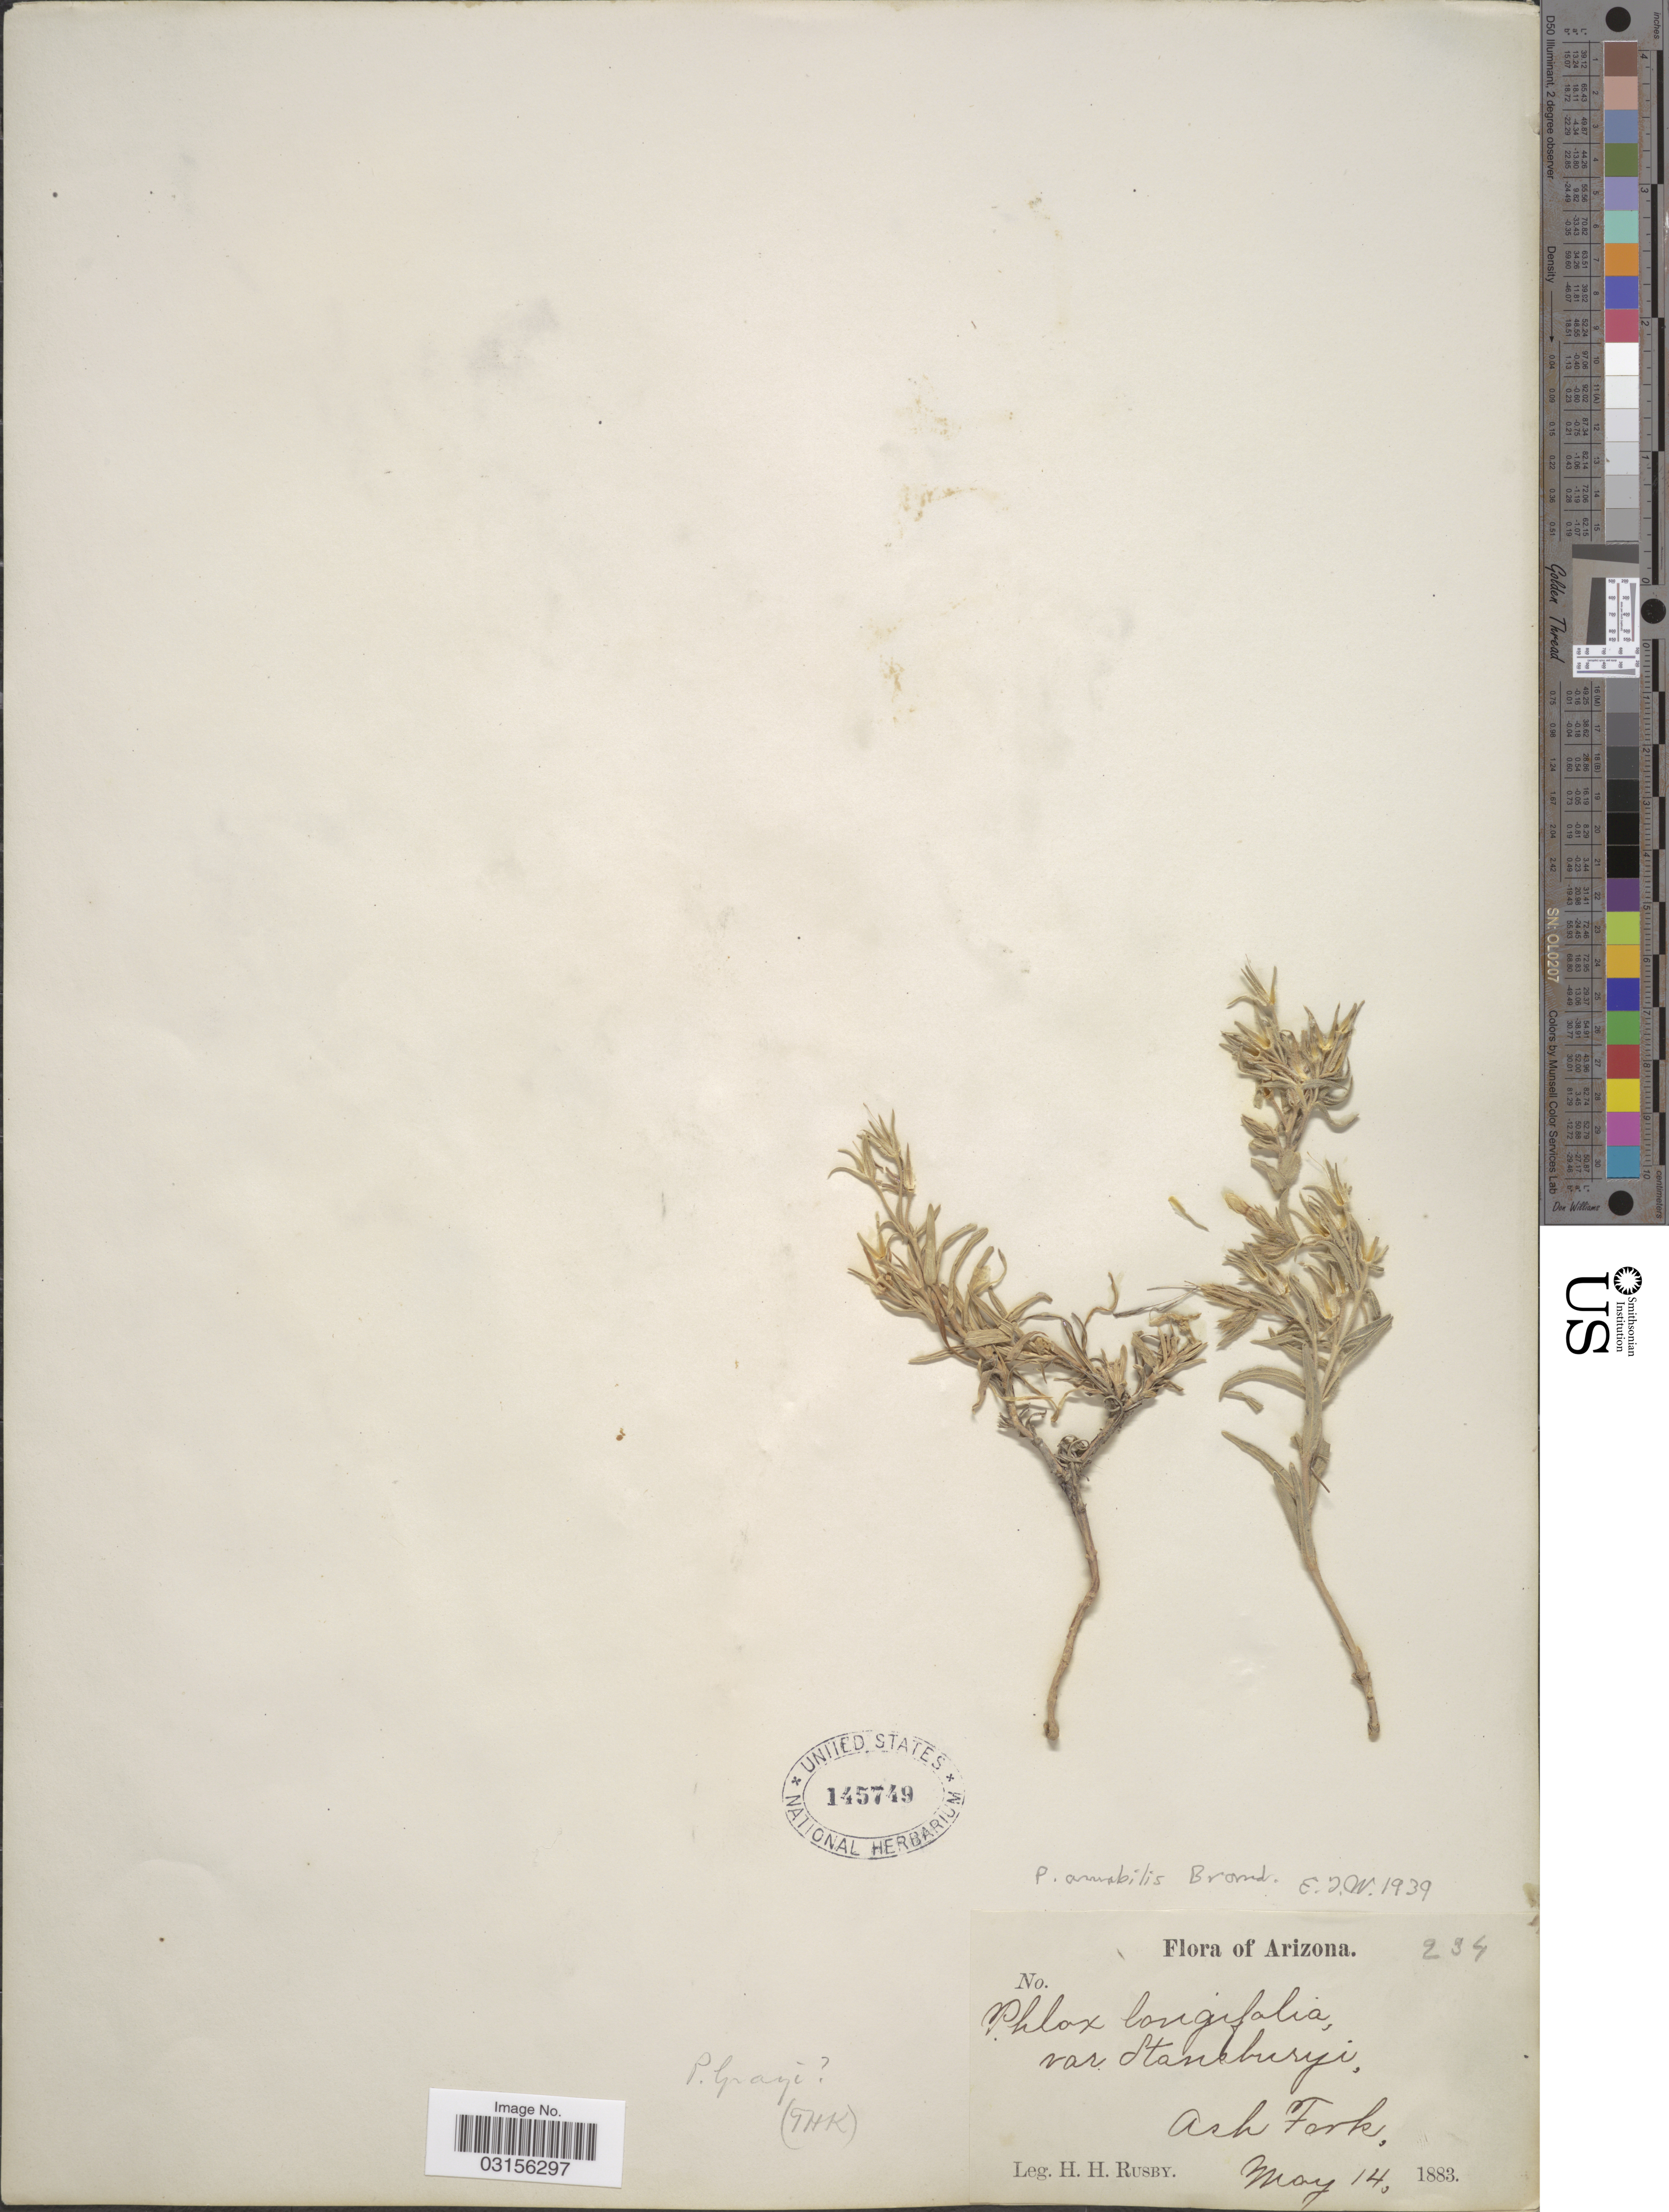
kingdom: Plantae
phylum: Tracheophyta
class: Magnoliopsida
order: Ericales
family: Polemoniaceae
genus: Phlox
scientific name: Phlox longifolia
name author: Nutt.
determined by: Mayfield, M. H.; Ferguson, C. J.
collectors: H. H. Rusby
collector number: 234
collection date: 1883-05-14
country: United States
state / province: Arizona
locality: Ash Fork.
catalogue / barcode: US 145749